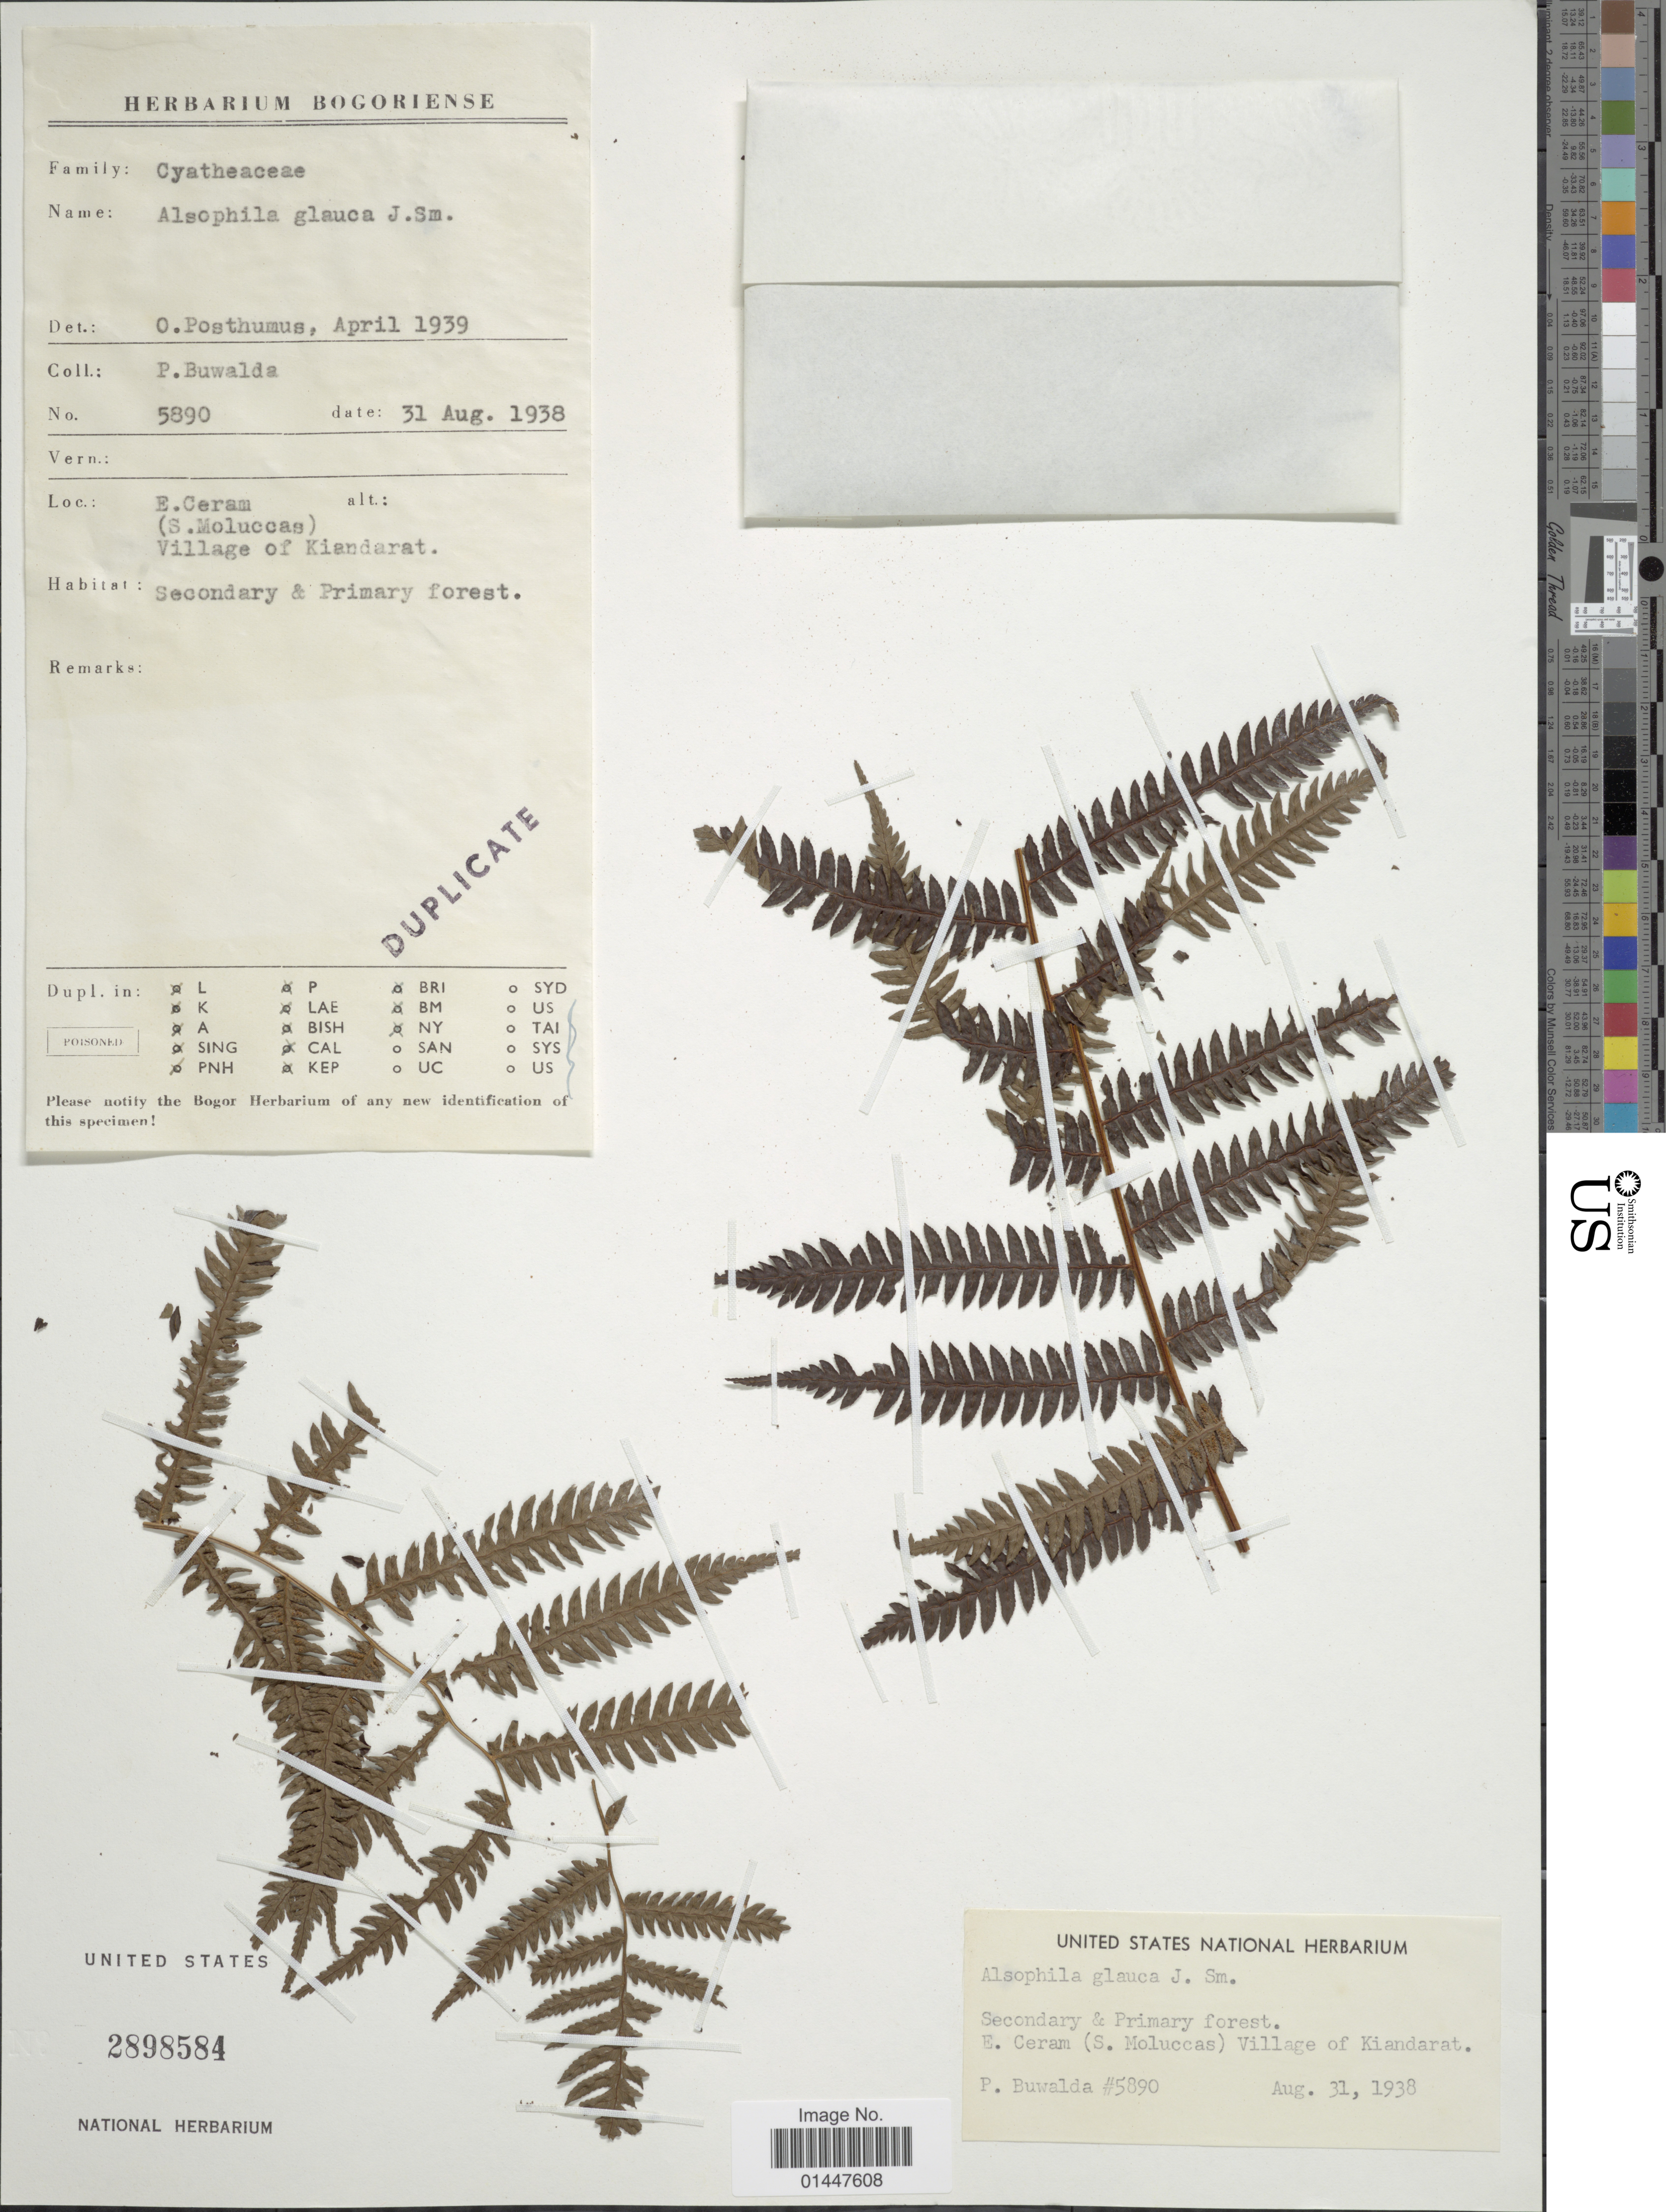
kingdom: Plantae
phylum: Tracheophyta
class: Polypodiopsida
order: Cyatheales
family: Cyatheaceae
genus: Sphaeropteris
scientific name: Sphaeropteris glauca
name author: (Blume) R.M. Tryon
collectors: P. Buwalda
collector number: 5890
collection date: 1938-08-31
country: Indonesia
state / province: Maluku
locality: E. Ceram ( S. Moluccas) Village in Kiandarat.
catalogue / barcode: US 2898584